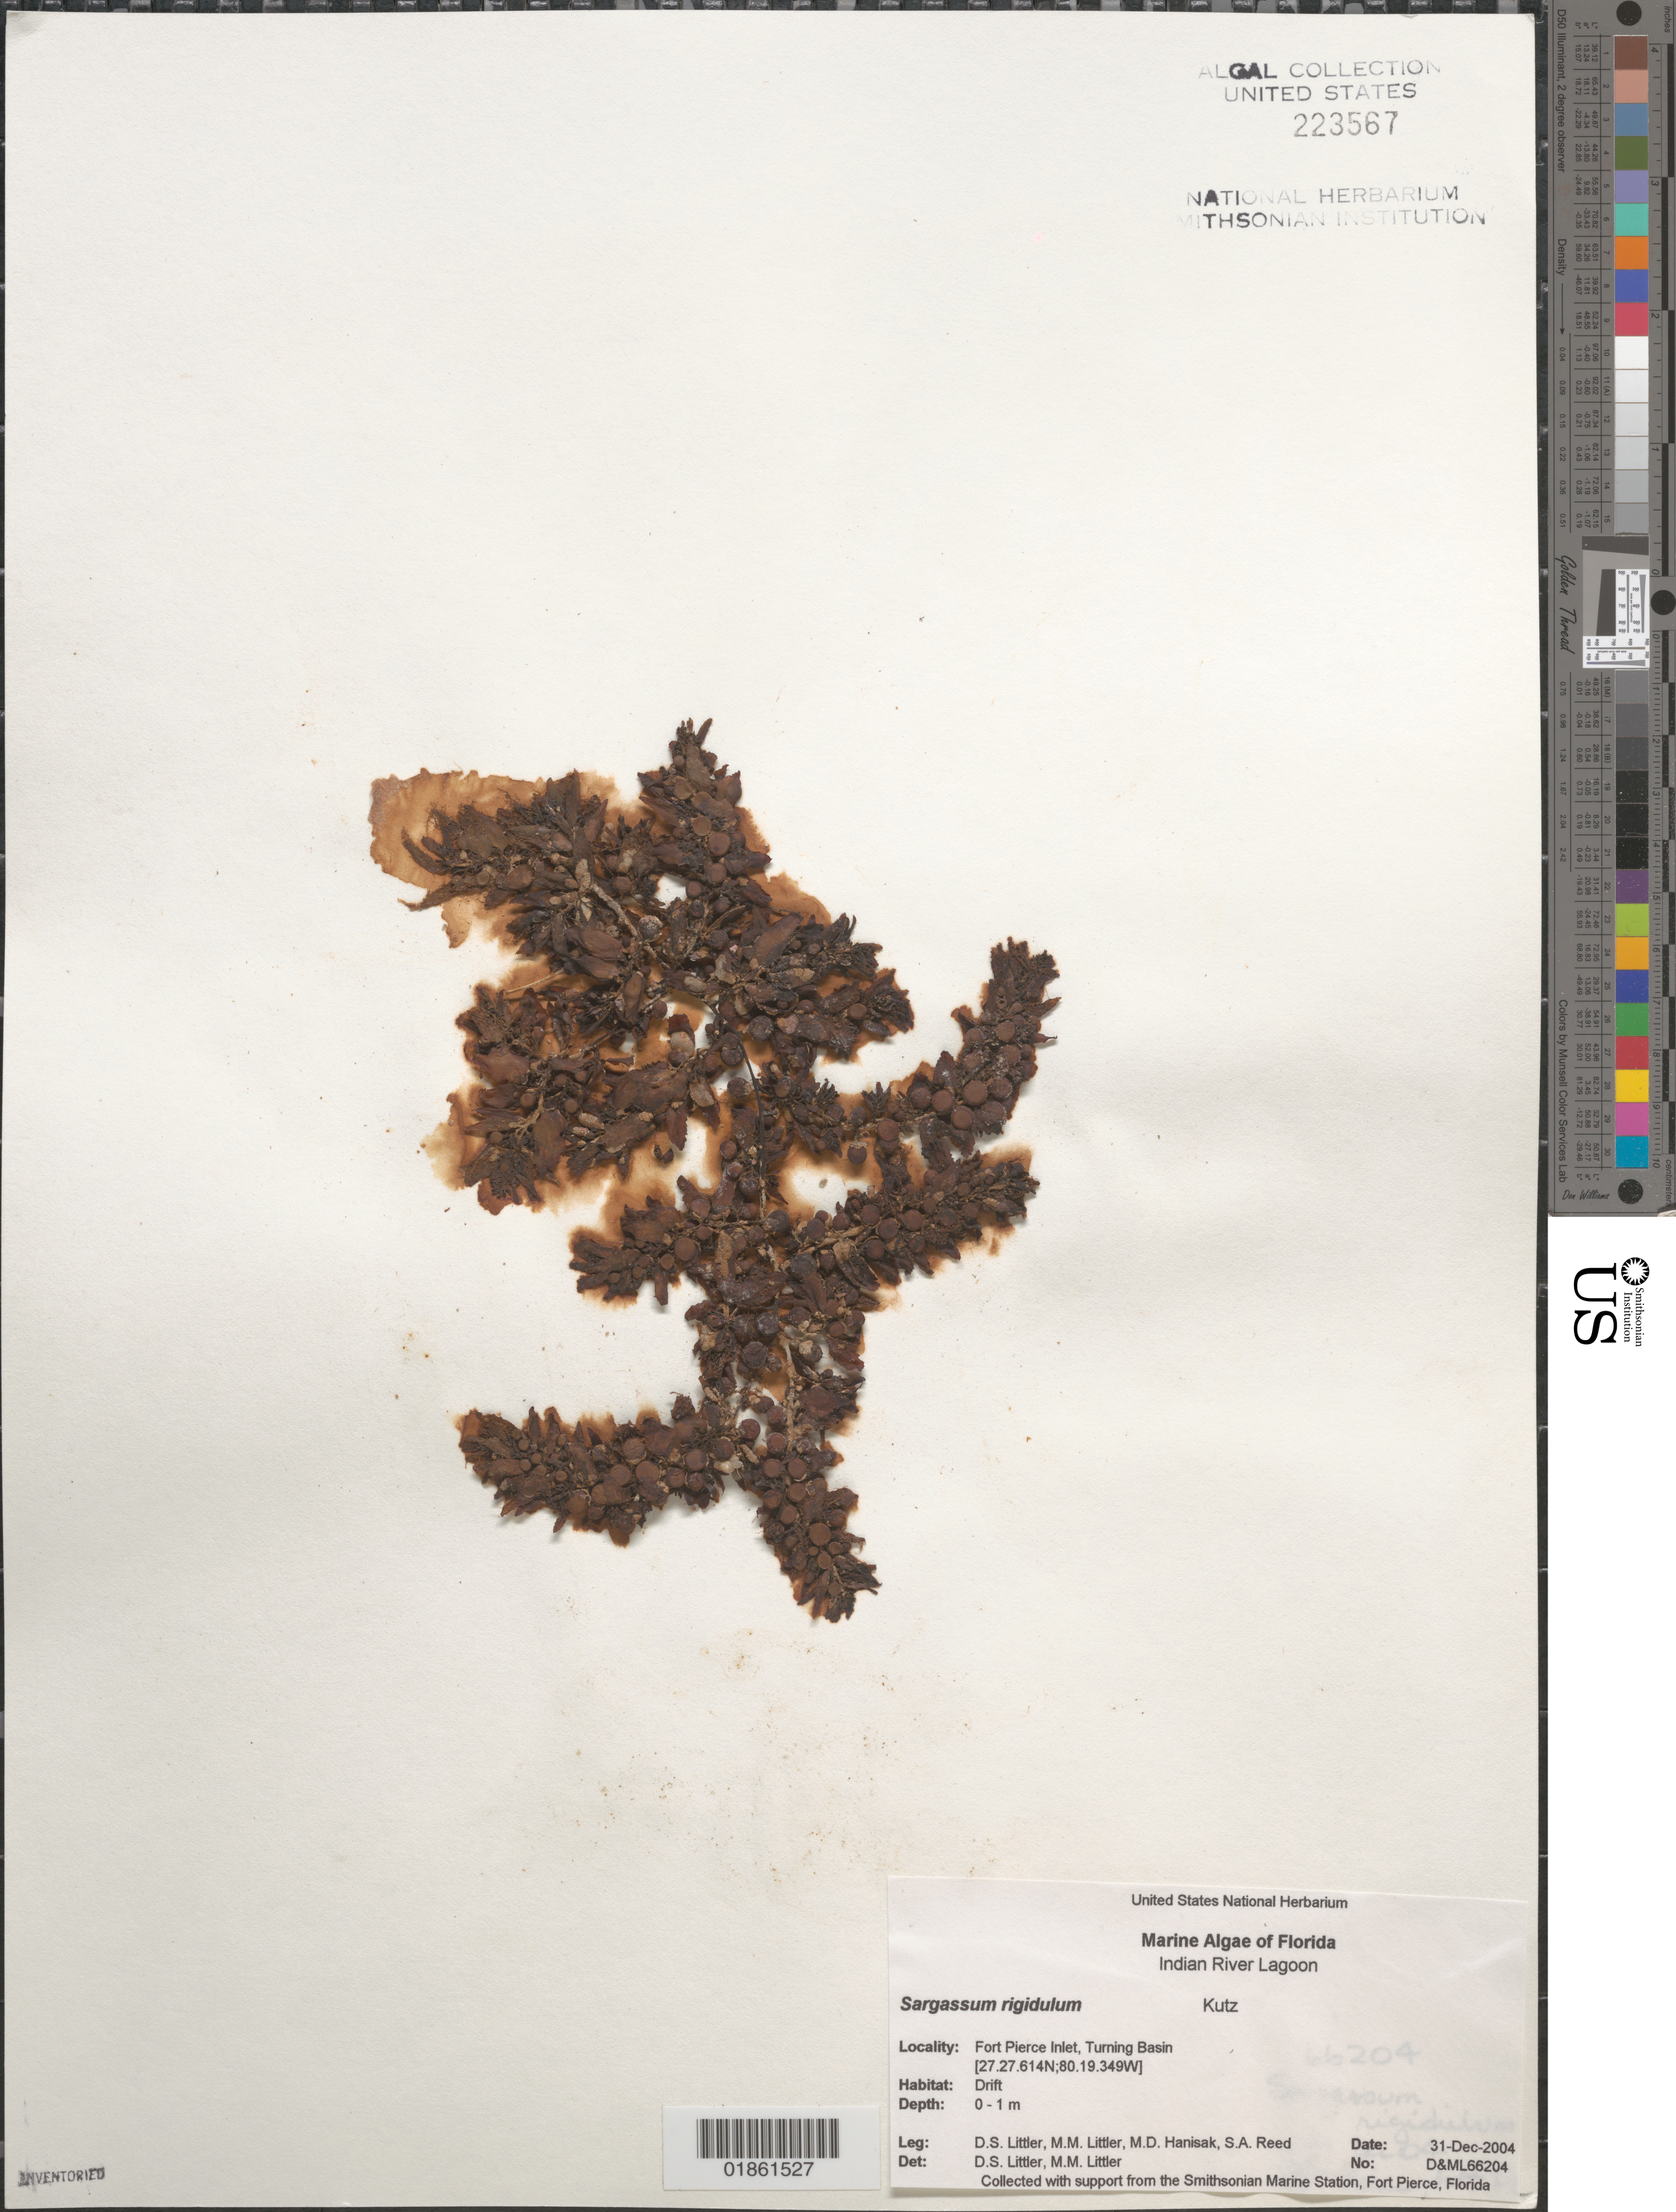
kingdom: Chromista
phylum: Ochrophyta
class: Phaeophyceae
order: Fucales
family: Sargassaceae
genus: Sargassum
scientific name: Sargassum rigidulum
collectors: D. S. Littler, M. Hanisak & S. Reed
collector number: D&ML66204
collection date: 2004-12-31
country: United States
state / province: Florida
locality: Indian River Lagoon. Fort Pierce Inlet, Turning Basin.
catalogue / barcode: US 223567